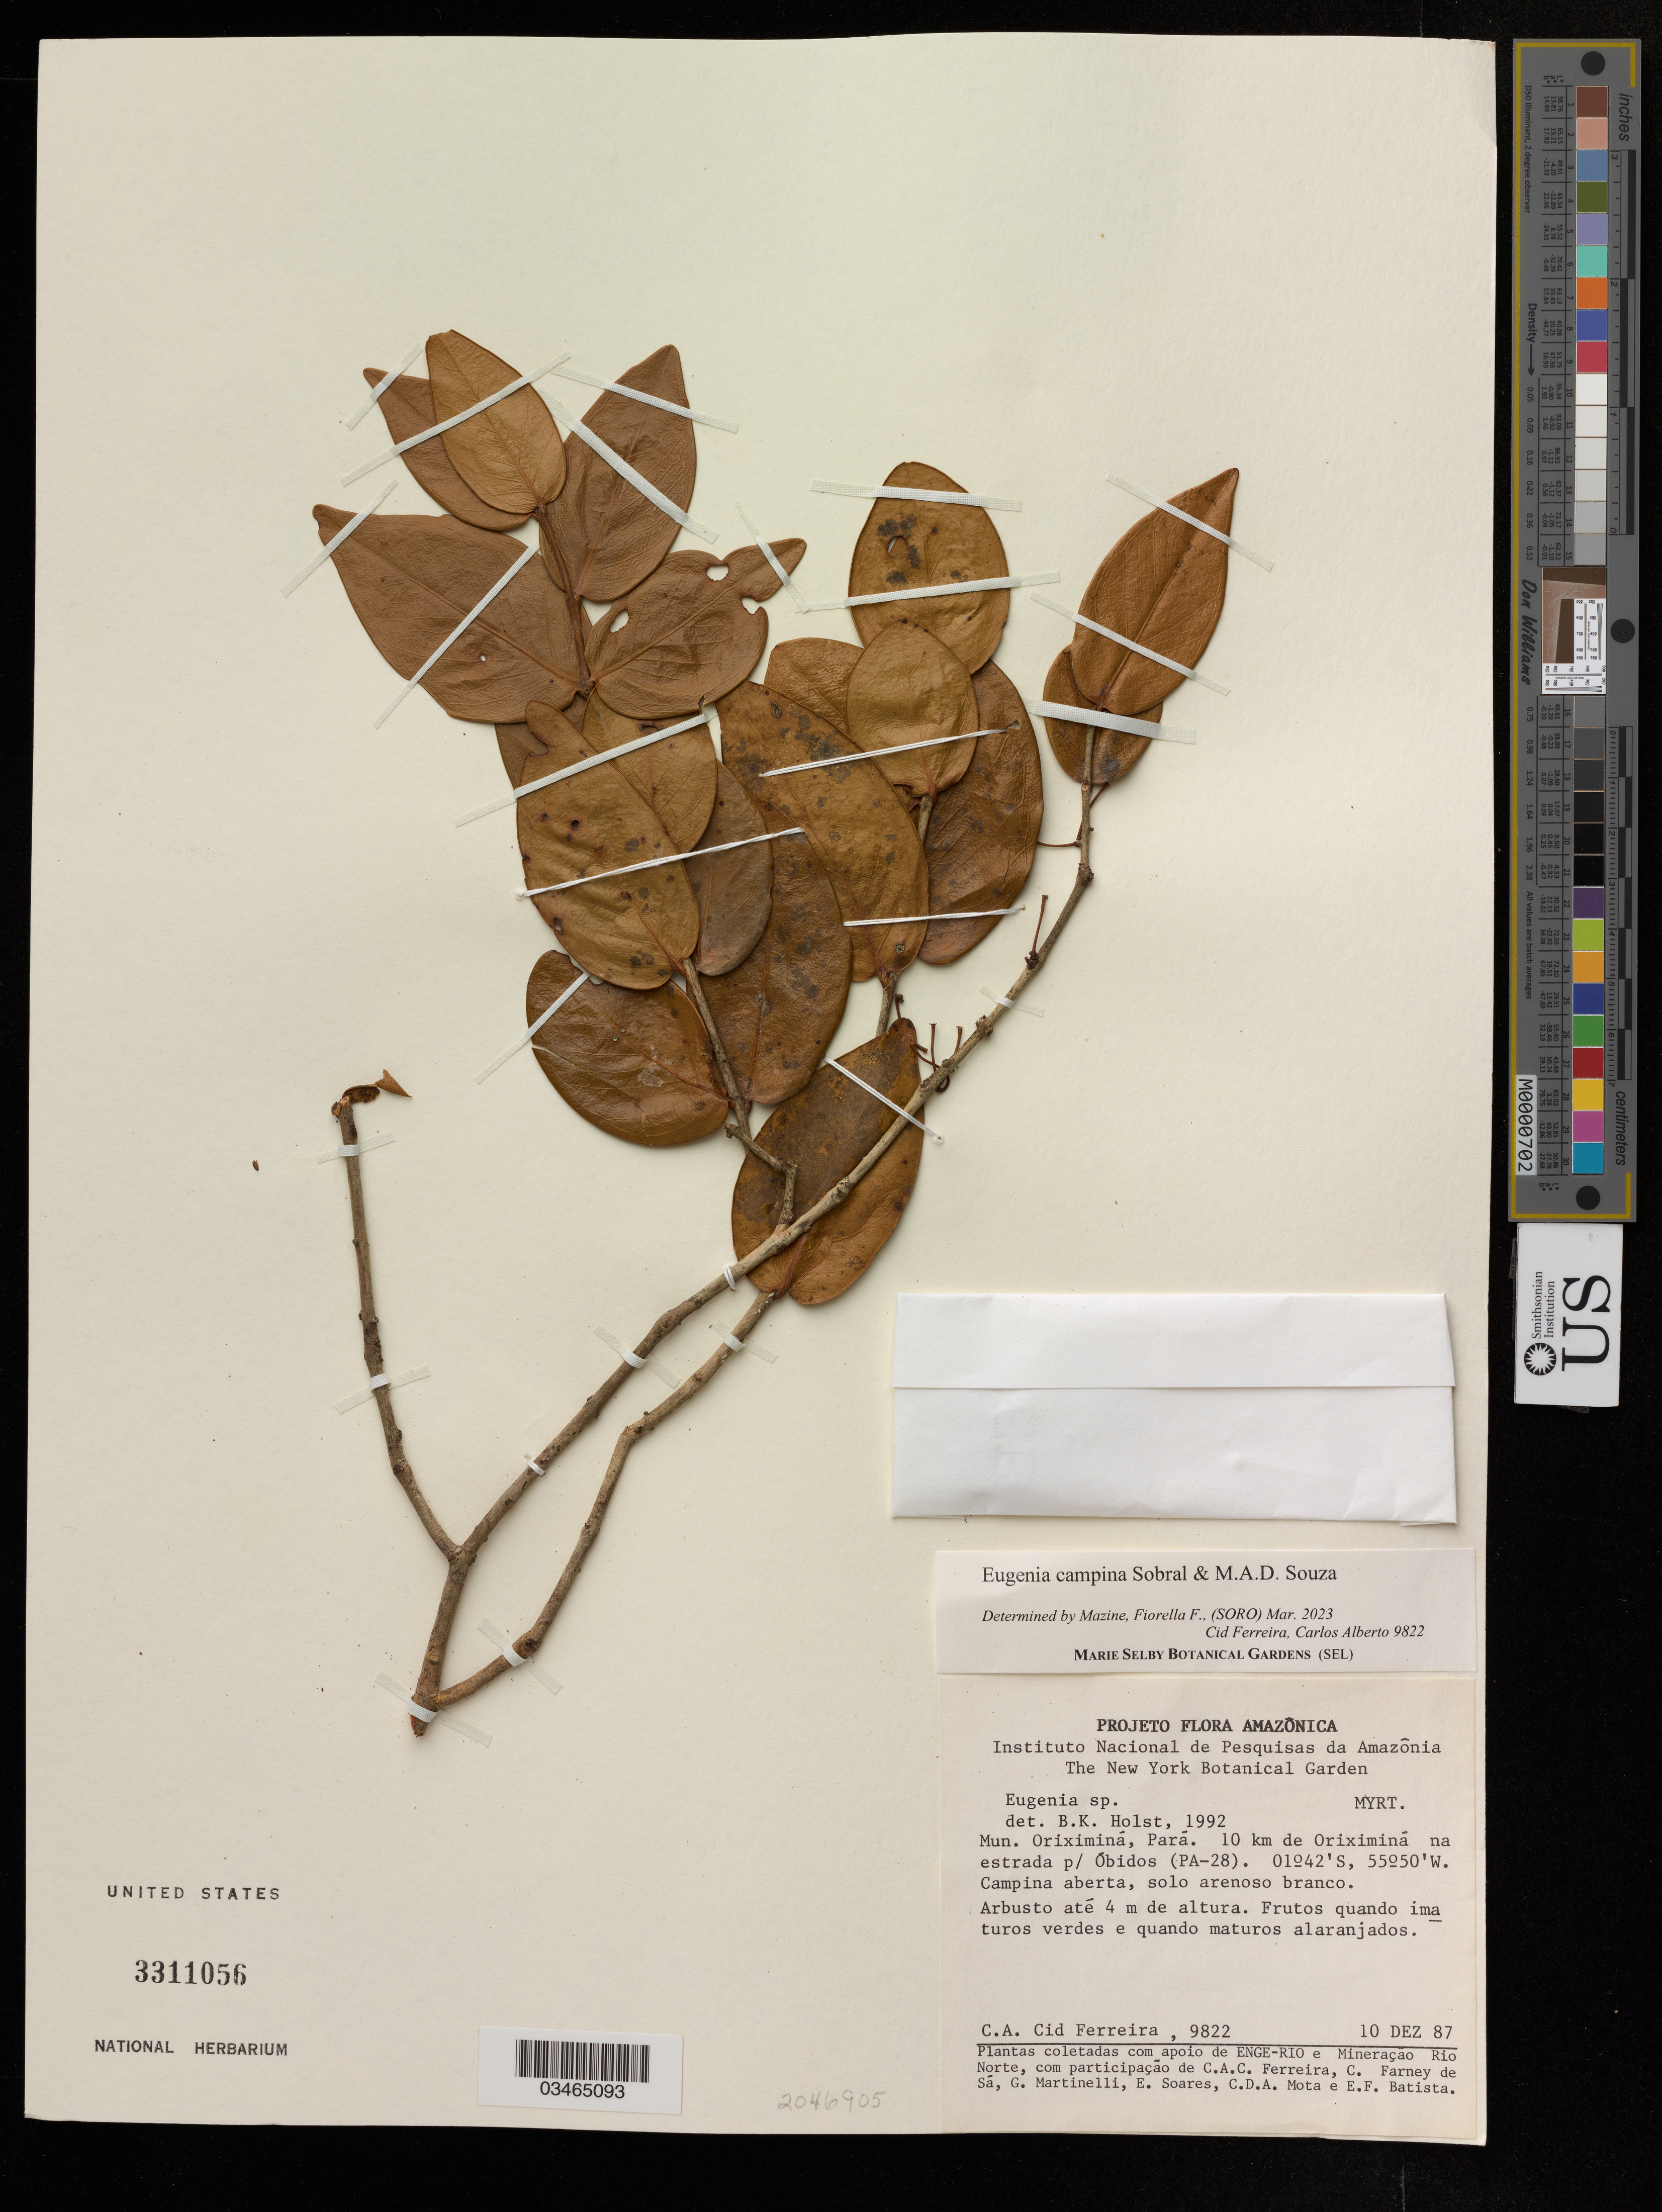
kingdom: Plantae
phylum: Tracheophyta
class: Magnoliopsida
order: Myrtales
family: Myrtaceae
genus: Eugenia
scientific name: Eugenia campina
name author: Sobral & M.A.D. Souza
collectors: C. A. Cid Ferreira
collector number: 9822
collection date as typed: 10 Dec'87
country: Brazil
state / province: Pará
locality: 10 km de Oriximina na estrada p/Obidos (PA-28).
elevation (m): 4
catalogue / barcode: US 3311056